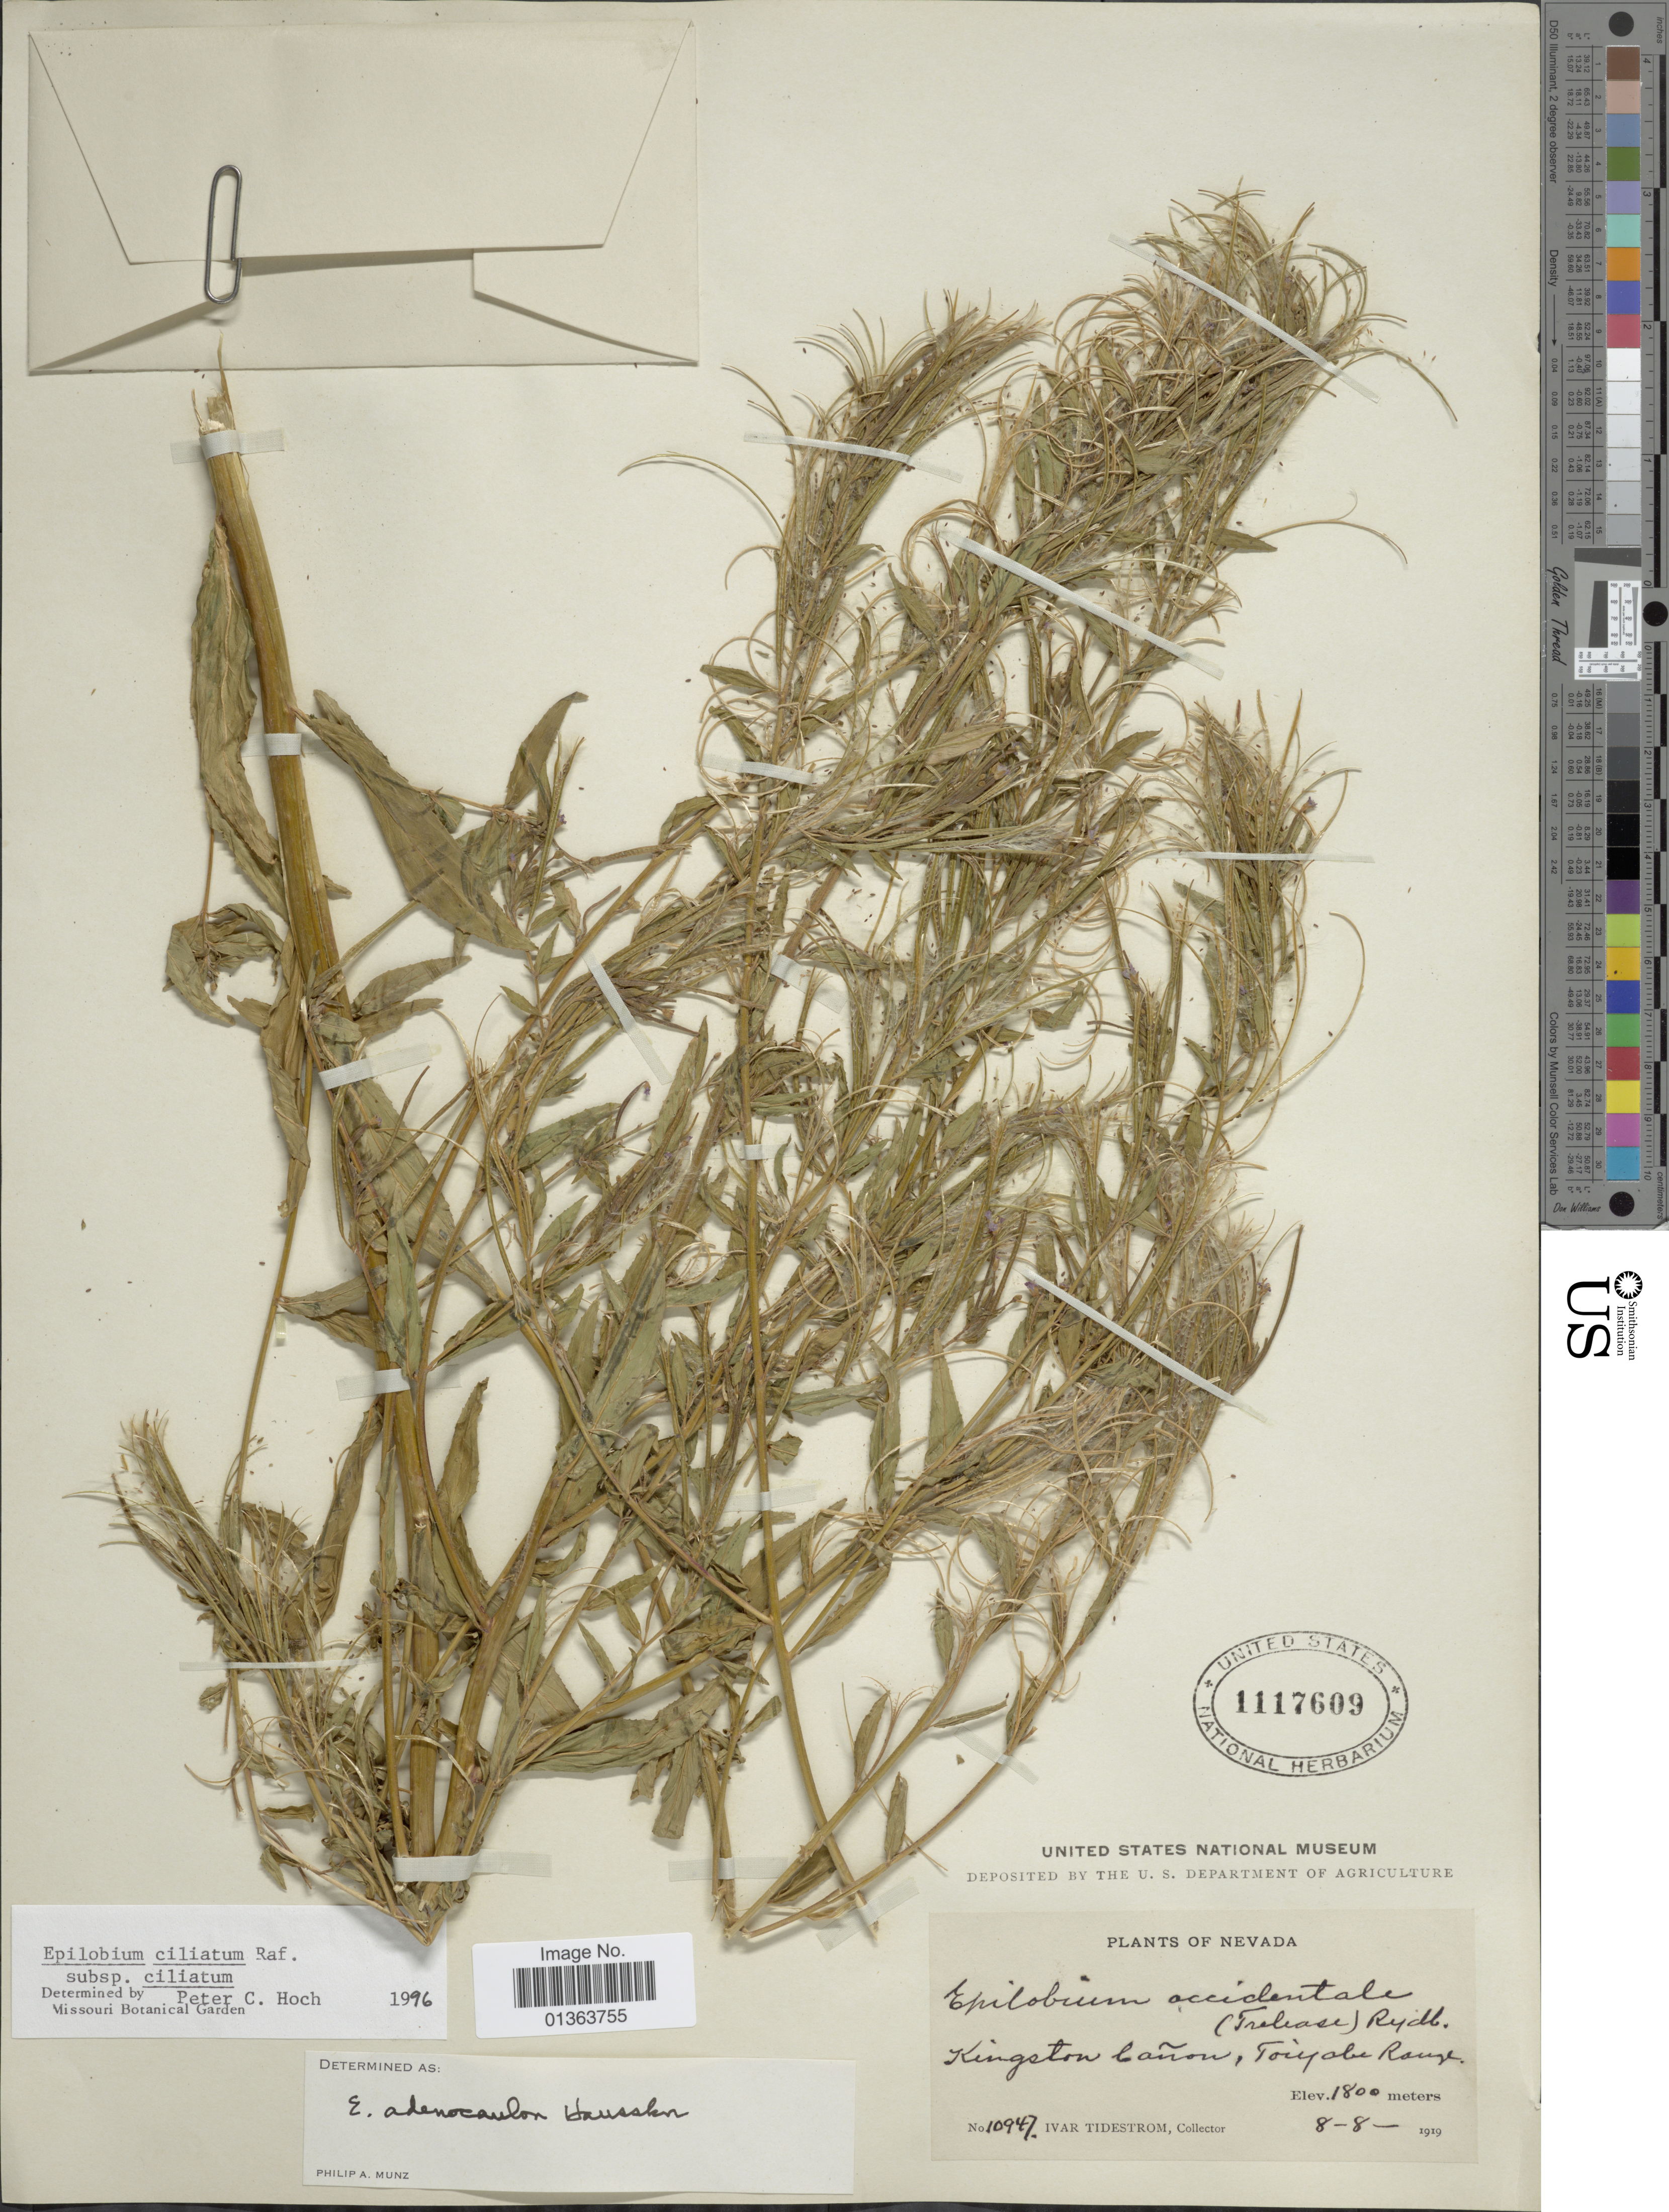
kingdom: Plantae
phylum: Tracheophyta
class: Magnoliopsida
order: Myrtales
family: Onagraceae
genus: Epilobium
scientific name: Epilobium ciliatum subsp. ciliatum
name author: Raf.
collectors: I. F. Tidestrom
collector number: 10947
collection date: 1919-08-08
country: United States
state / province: Nevada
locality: Kingston Cañon, Toiyabe Range.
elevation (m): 1800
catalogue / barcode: US 1117609